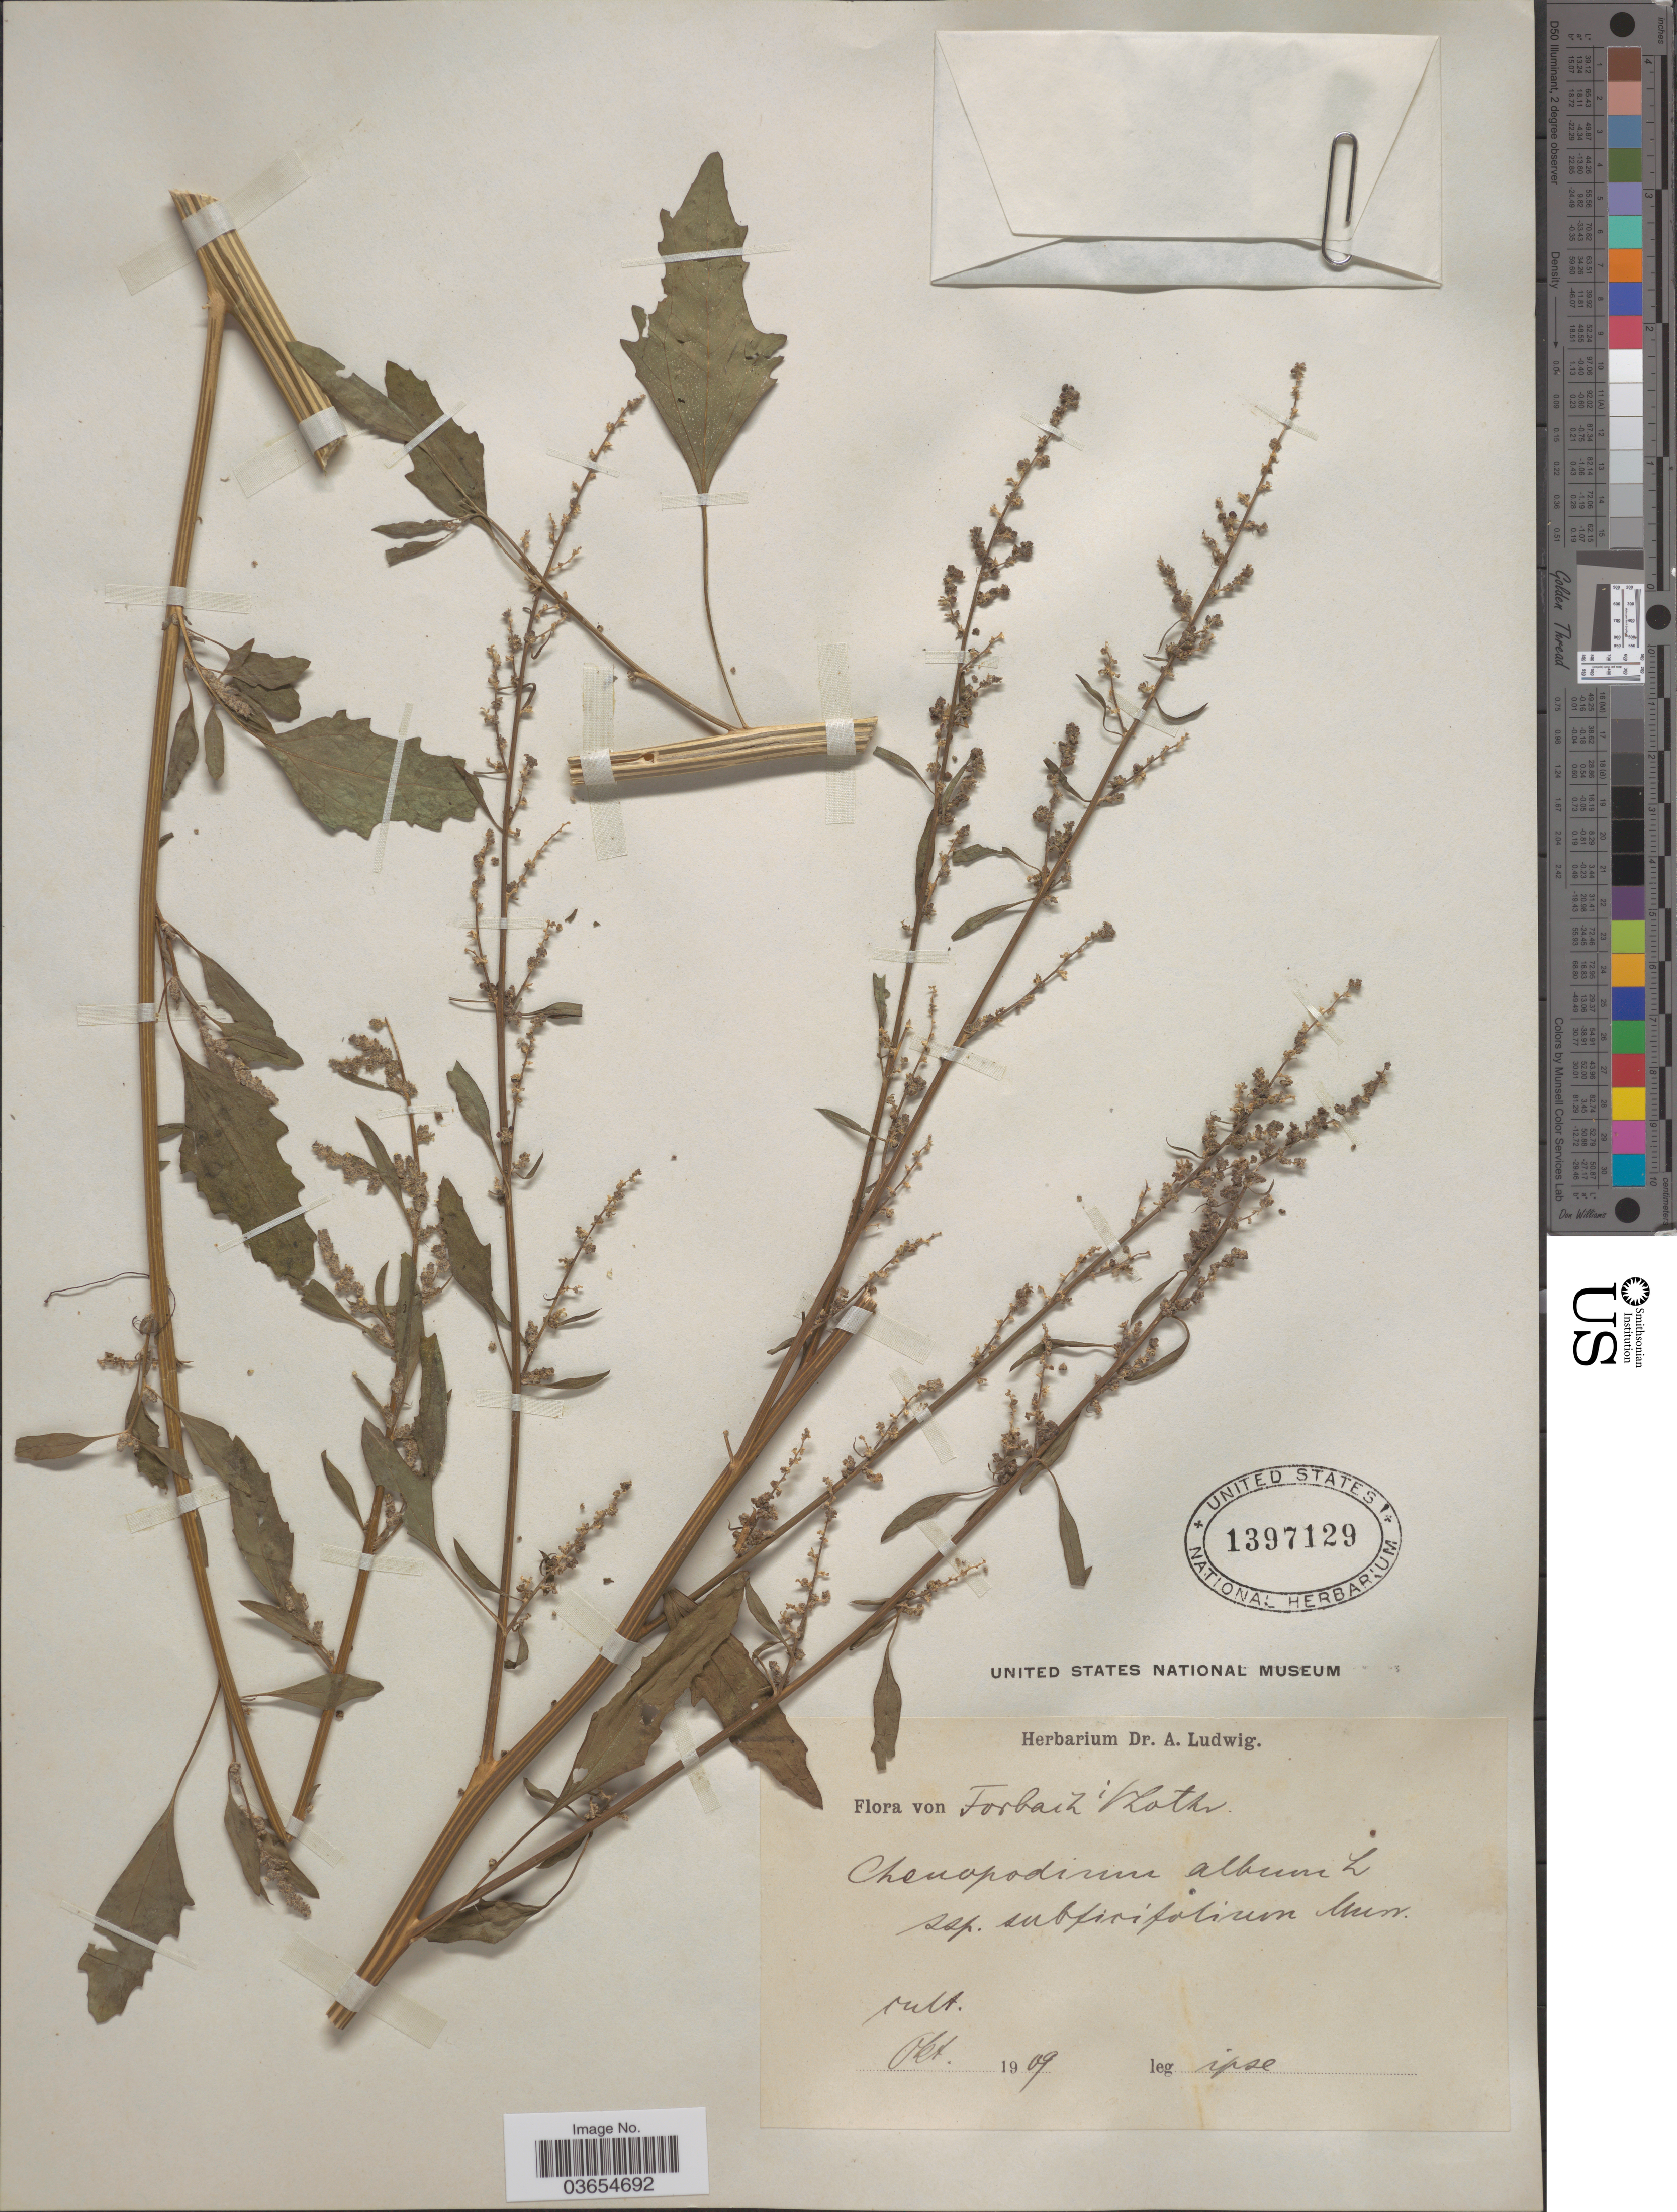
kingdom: Plantae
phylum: Tracheophyta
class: Magnoliopsida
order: Caryophyllales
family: Amaranthaceae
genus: Chenopodium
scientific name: Chenopodium album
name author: L.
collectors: A. Ludwig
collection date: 1909-10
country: Germany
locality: Forbach Vlotas. [interpreted]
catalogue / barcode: US 1397129